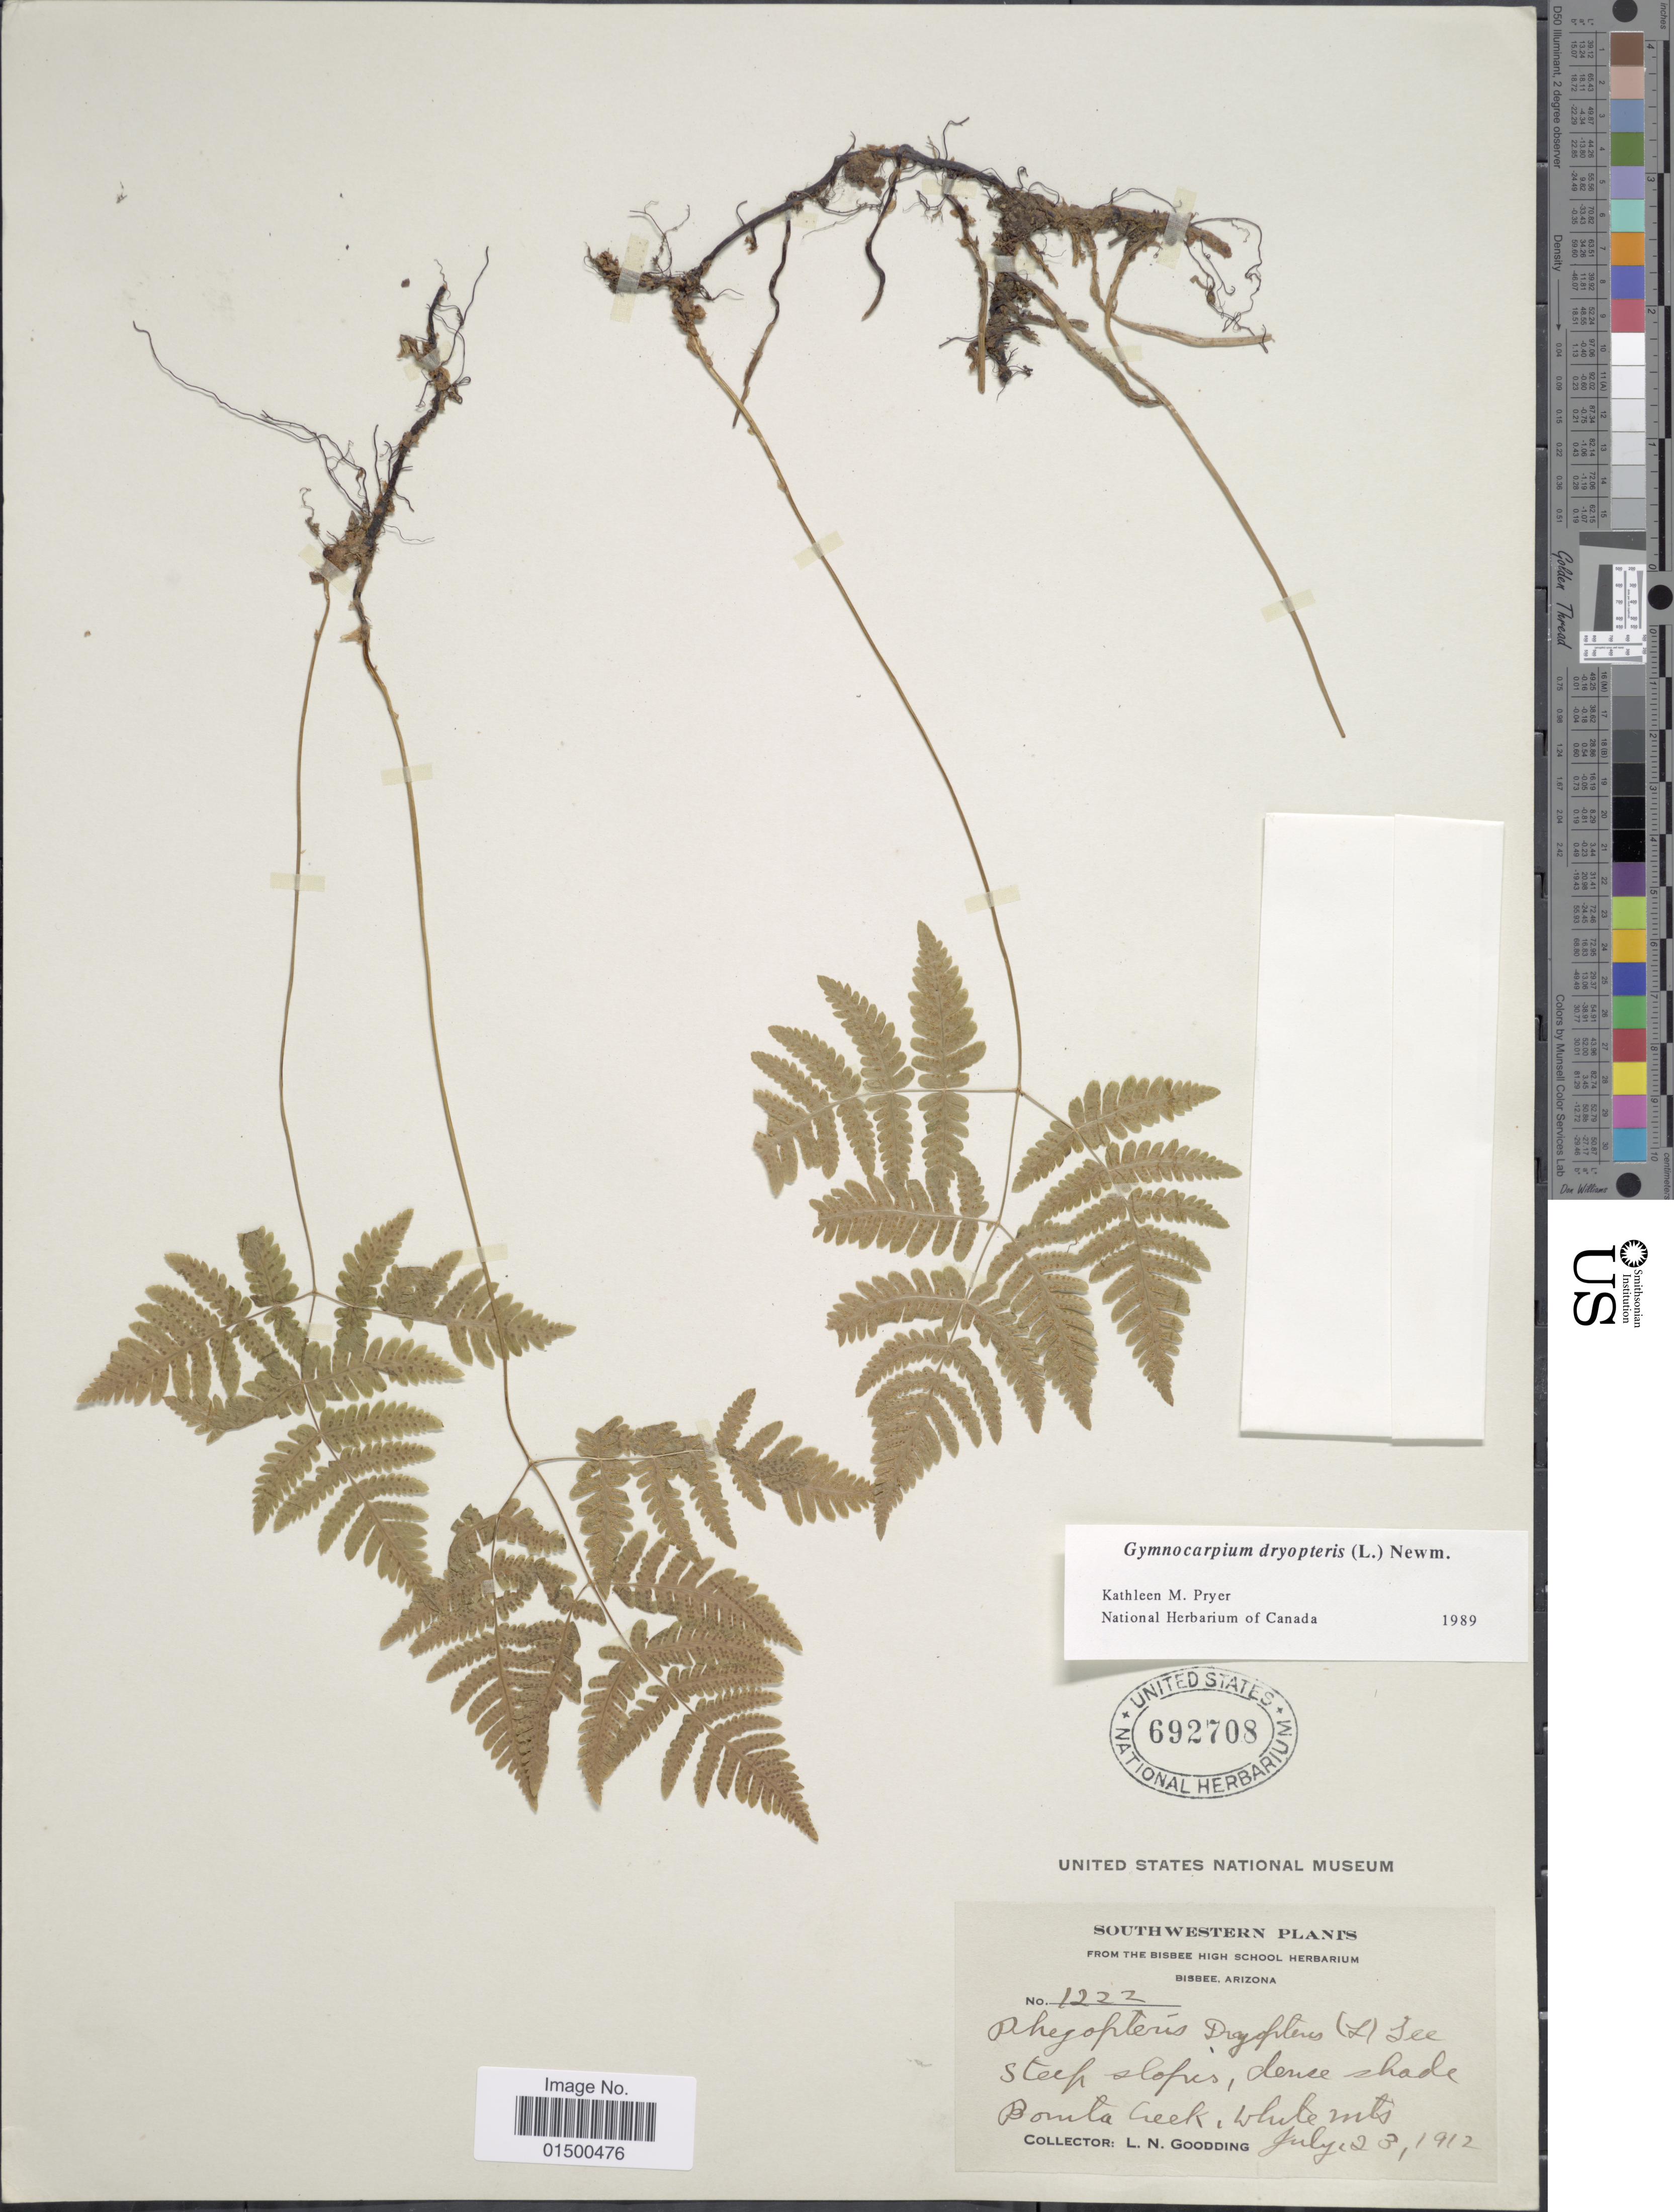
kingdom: Plantae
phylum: Tracheophyta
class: Polypodiopsida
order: Polypodiales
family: Cystopteridaceae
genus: Gymnocarpium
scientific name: Gymnocarpium dryopteris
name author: (L.) Newman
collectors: L. N. Goodding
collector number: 1222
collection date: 1912-07-23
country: United States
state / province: Arizona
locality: Southwestern, Bisbee, Arizona, Bonila Creek, White Mts.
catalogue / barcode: US 692708